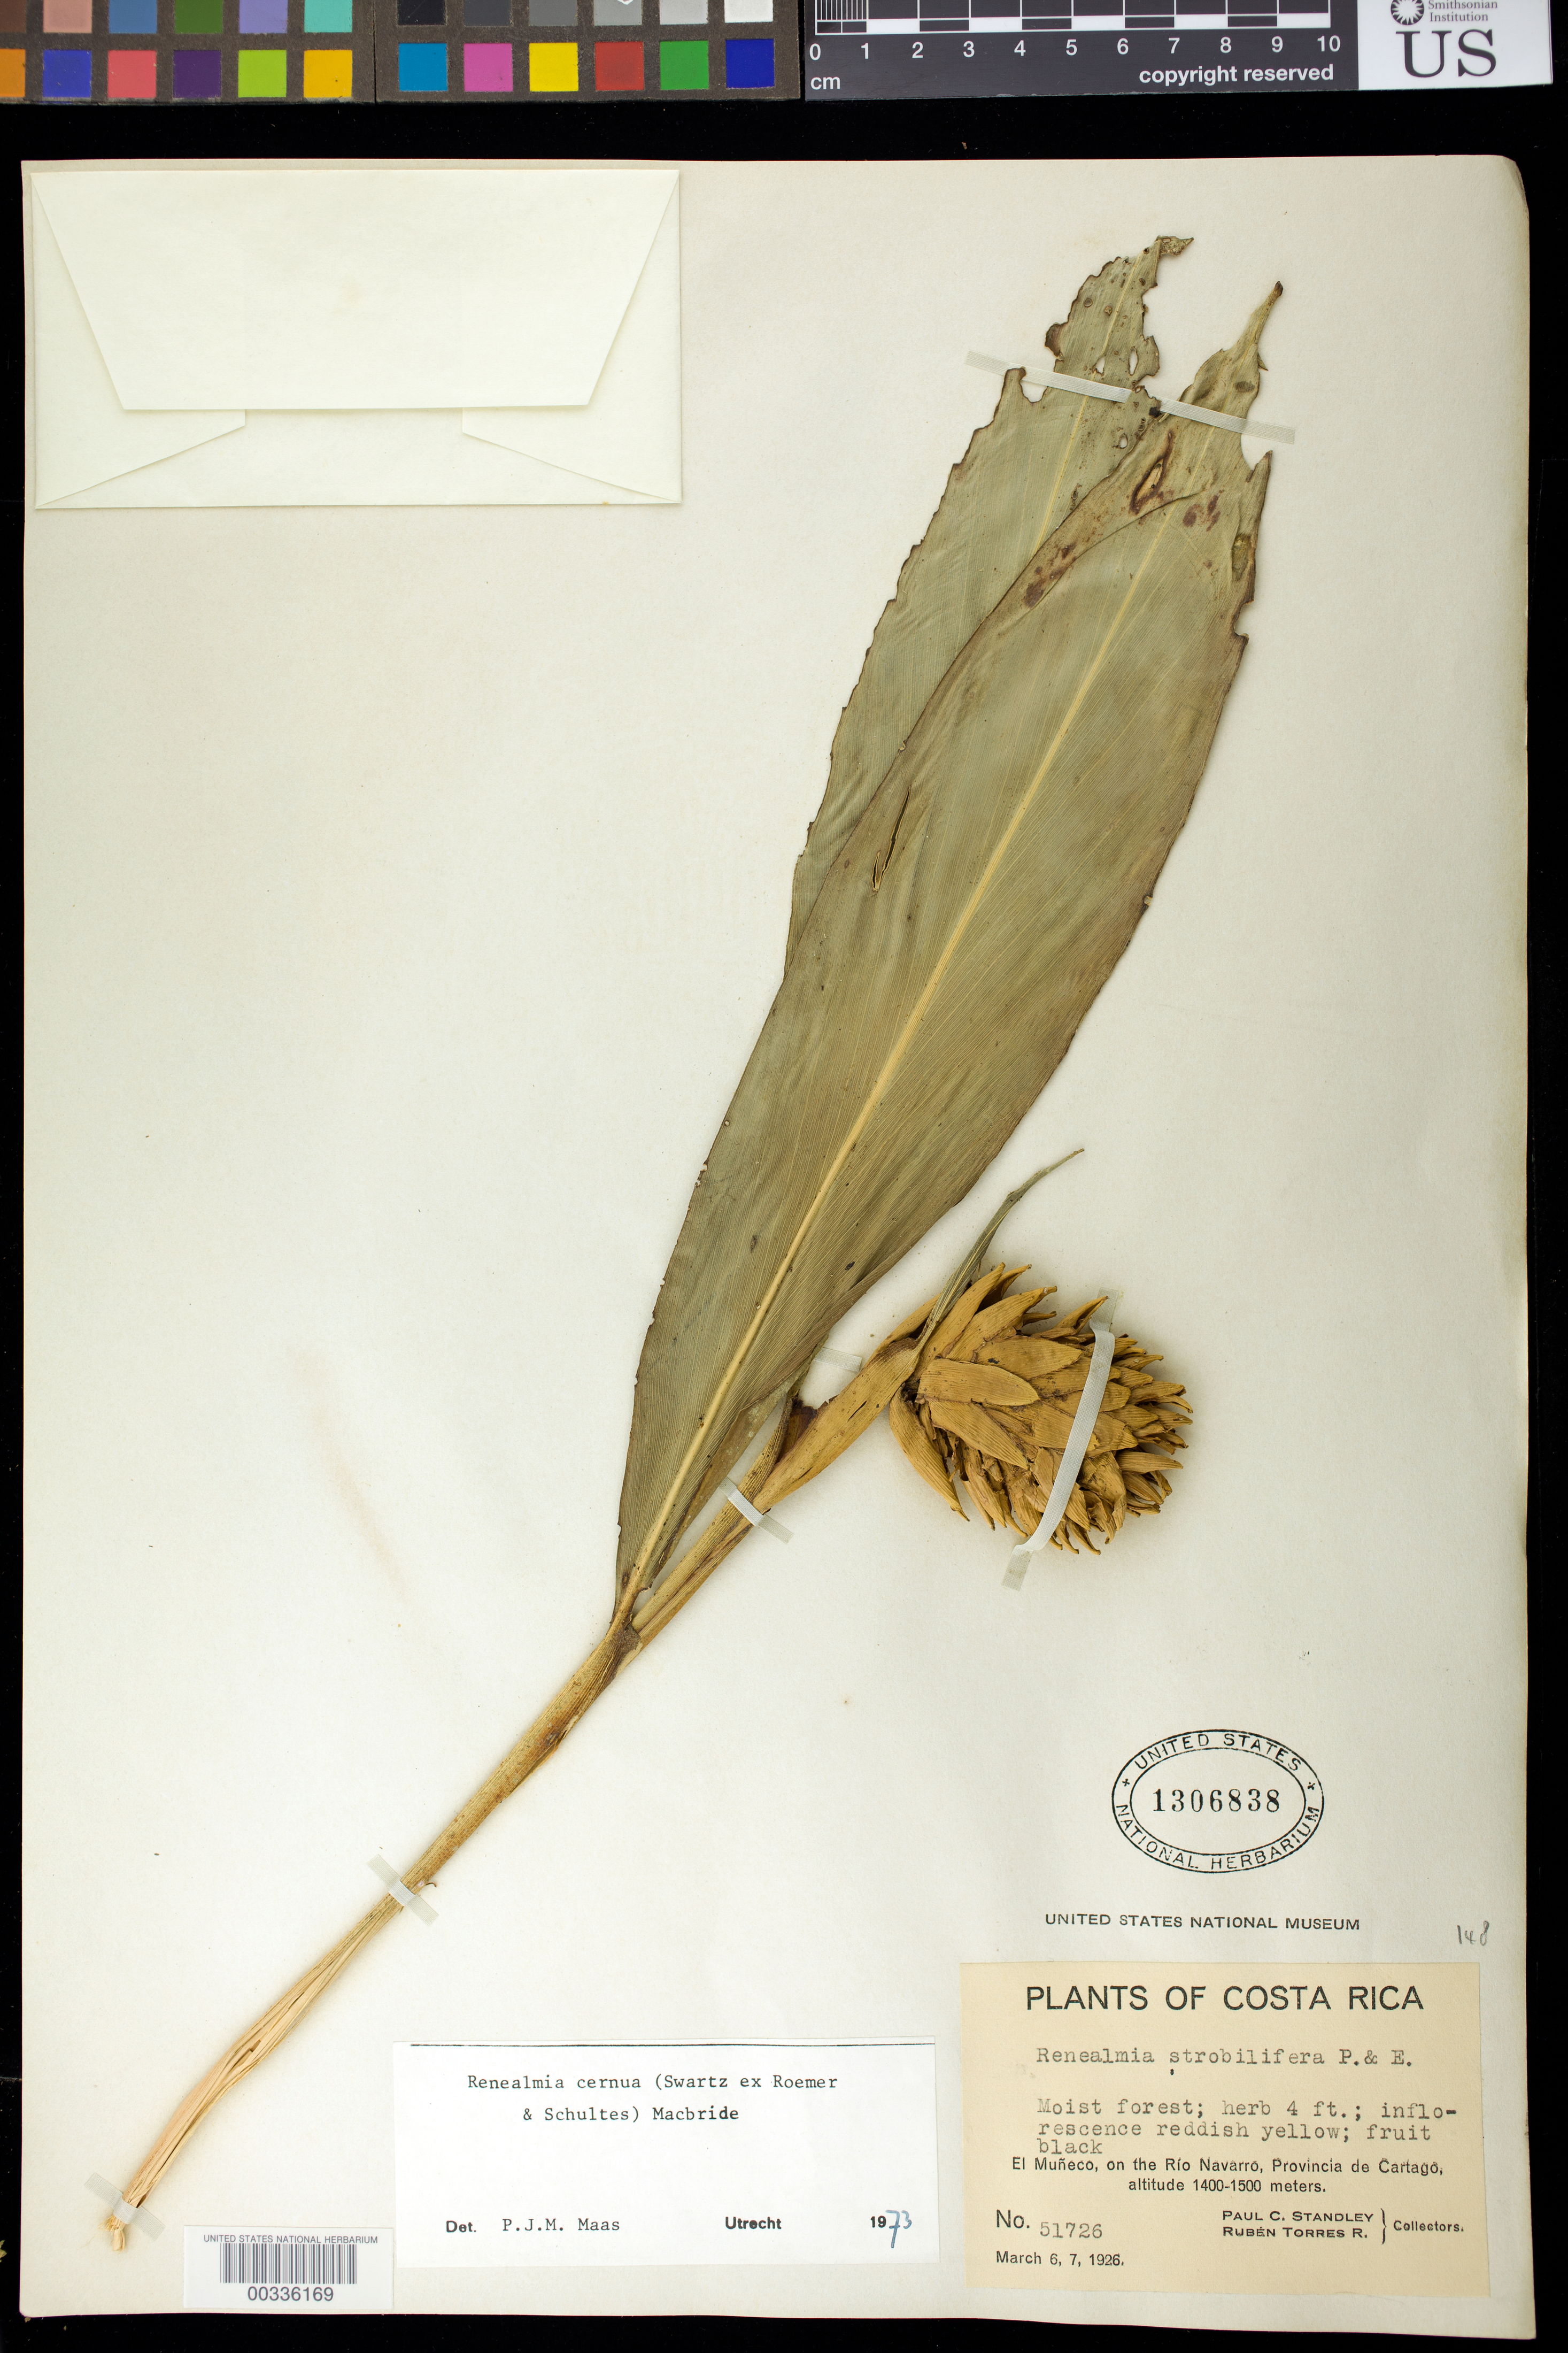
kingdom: Plantae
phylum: Tracheophyta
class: Liliopsida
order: Zingiberales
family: Zingiberaceae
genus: Renealmia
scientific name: Renealmia cernua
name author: (Sw. ex Roem. & Schult.) J.F. Macbr.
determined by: Maas, Paul J. M.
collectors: P. C. Standley & R. Torres Rojas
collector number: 51726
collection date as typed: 06 Mar 1926 and 07 Mar 1926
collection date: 1926-03-06,1926-03-07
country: Costa Rica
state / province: Cartago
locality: El Muneco, on Rio Navarro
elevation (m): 1400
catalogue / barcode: US 1306838